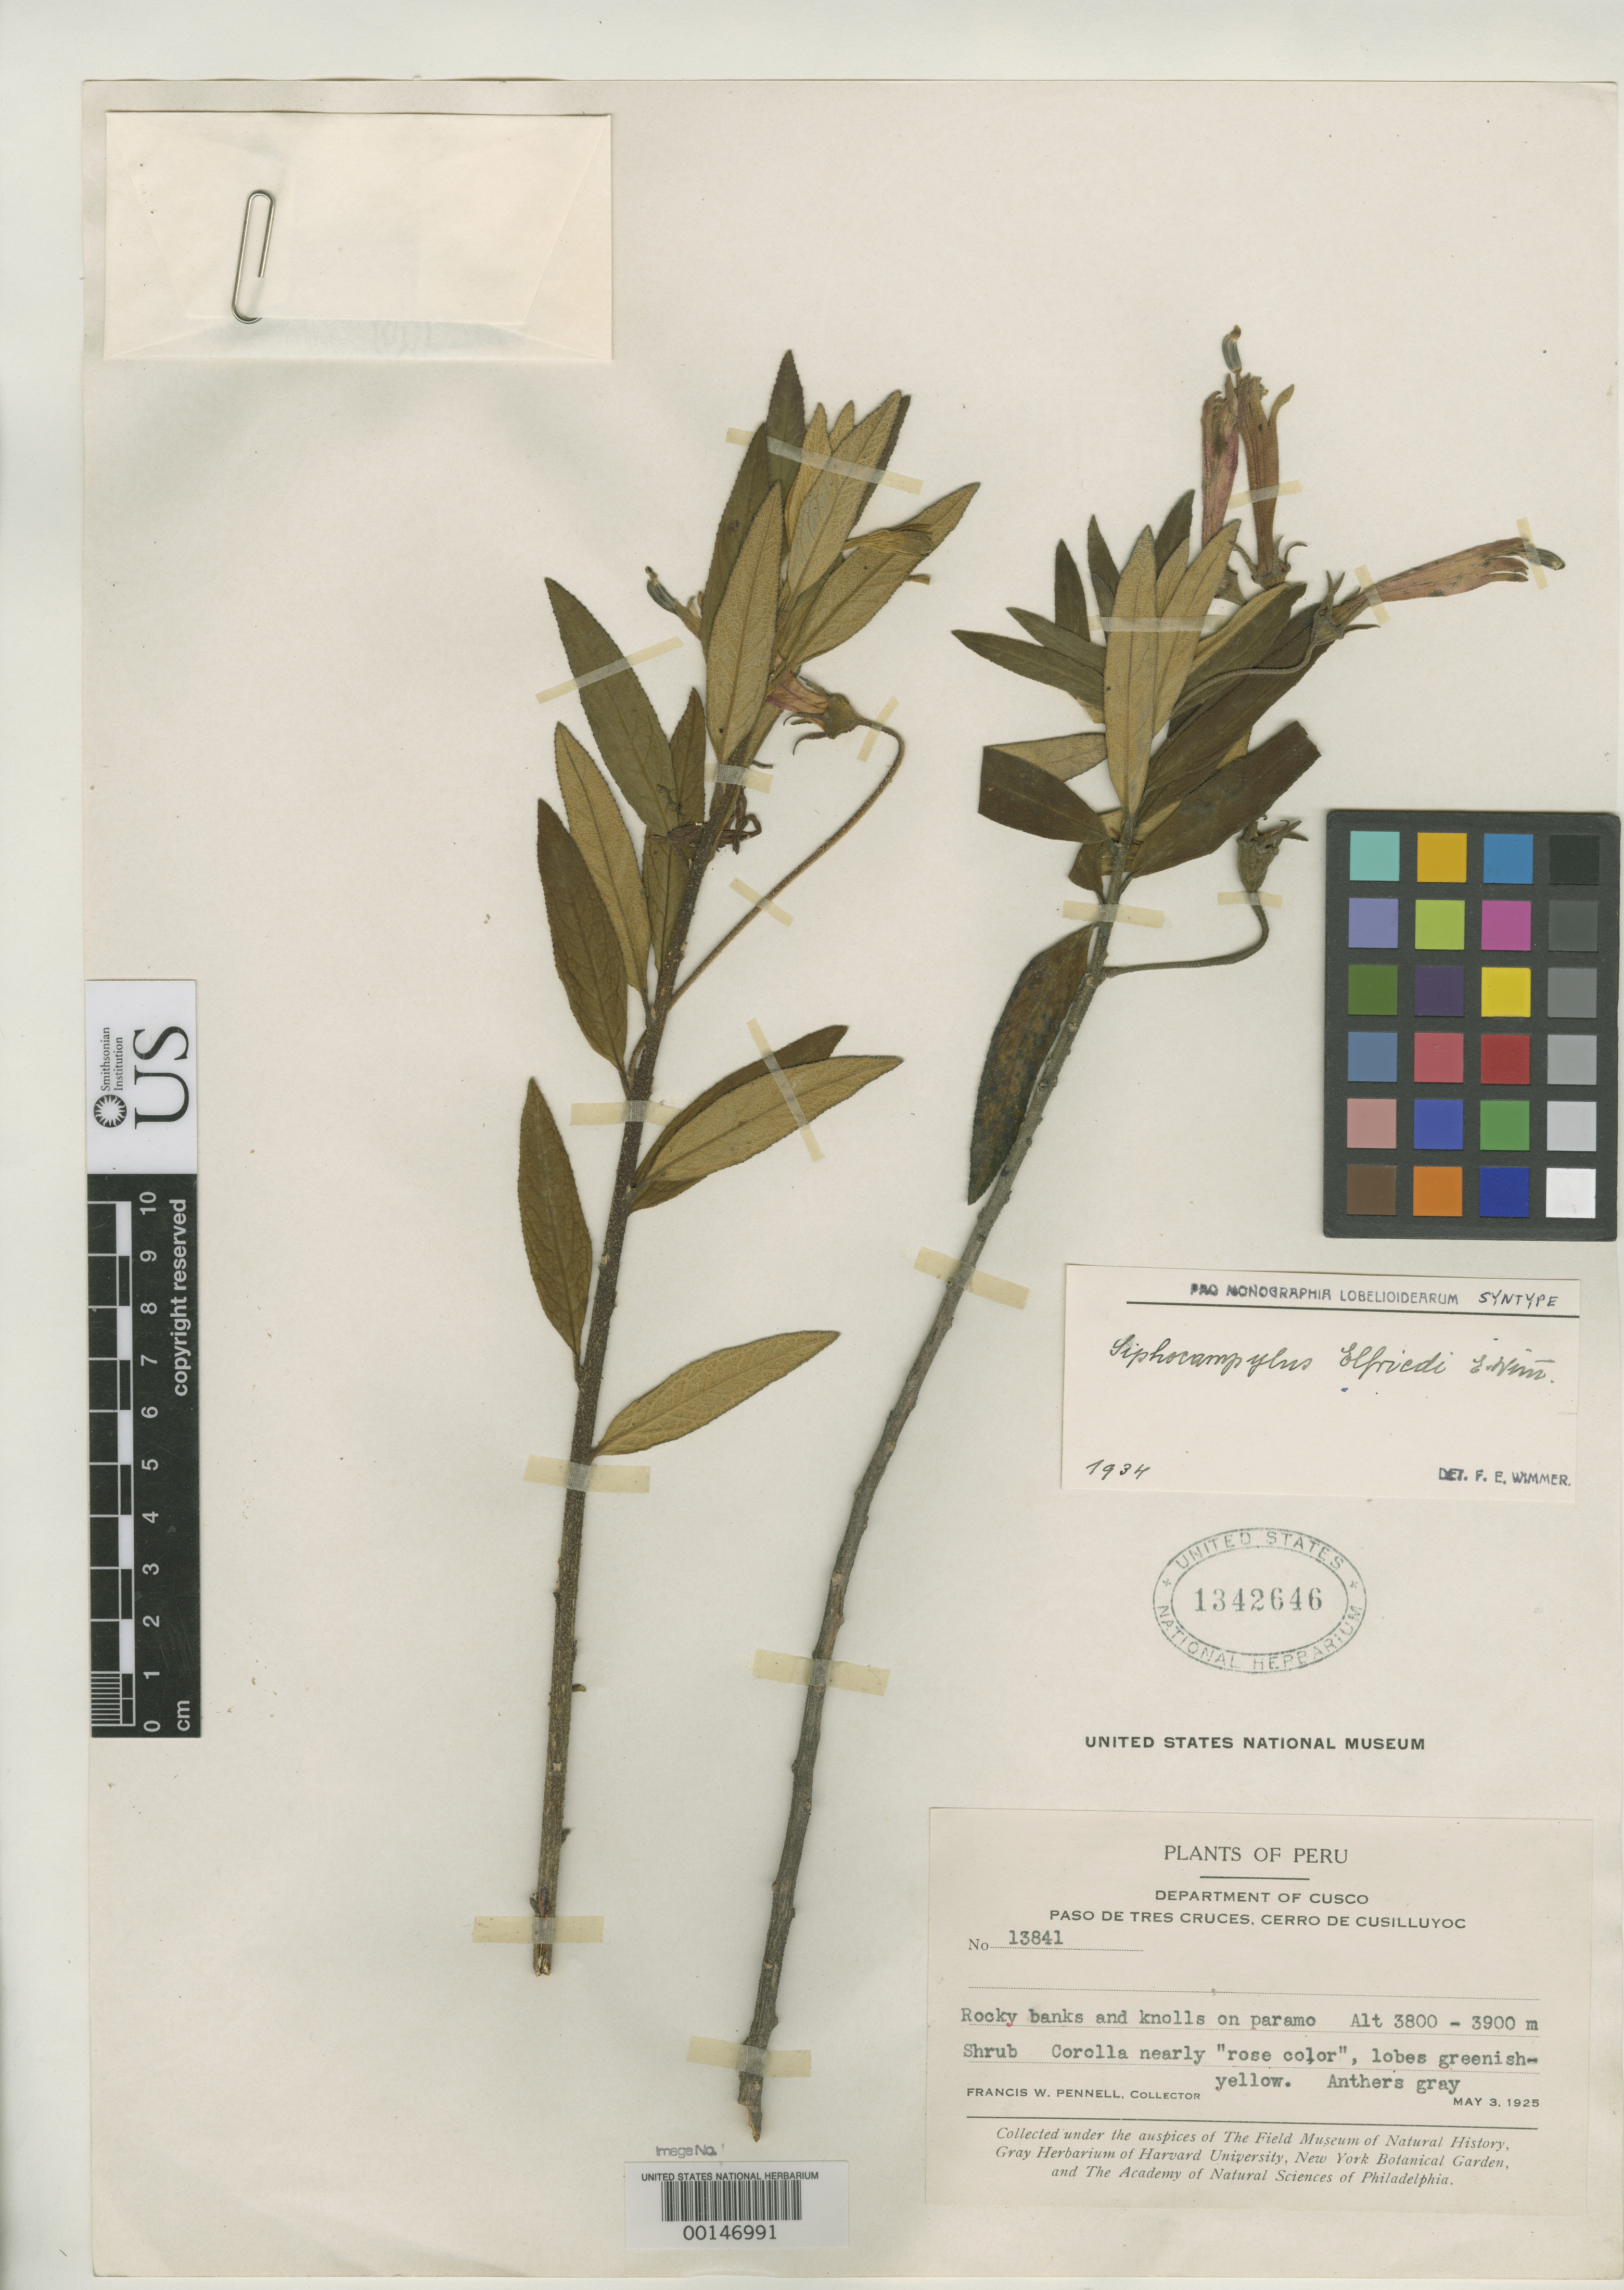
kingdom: Plantae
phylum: Tracheophyta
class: Magnoliopsida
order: Asterales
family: Campanulaceae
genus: Siphocampylus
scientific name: Siphocampylus elfriedi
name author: E. Wimm.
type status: Syntype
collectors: F. W. Pennell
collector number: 13841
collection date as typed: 03 May 1925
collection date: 1925-05-03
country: Peru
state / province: Cusco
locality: Paso de Tres Cruces, Cerro de Cusilluyoc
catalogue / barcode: US 1342646